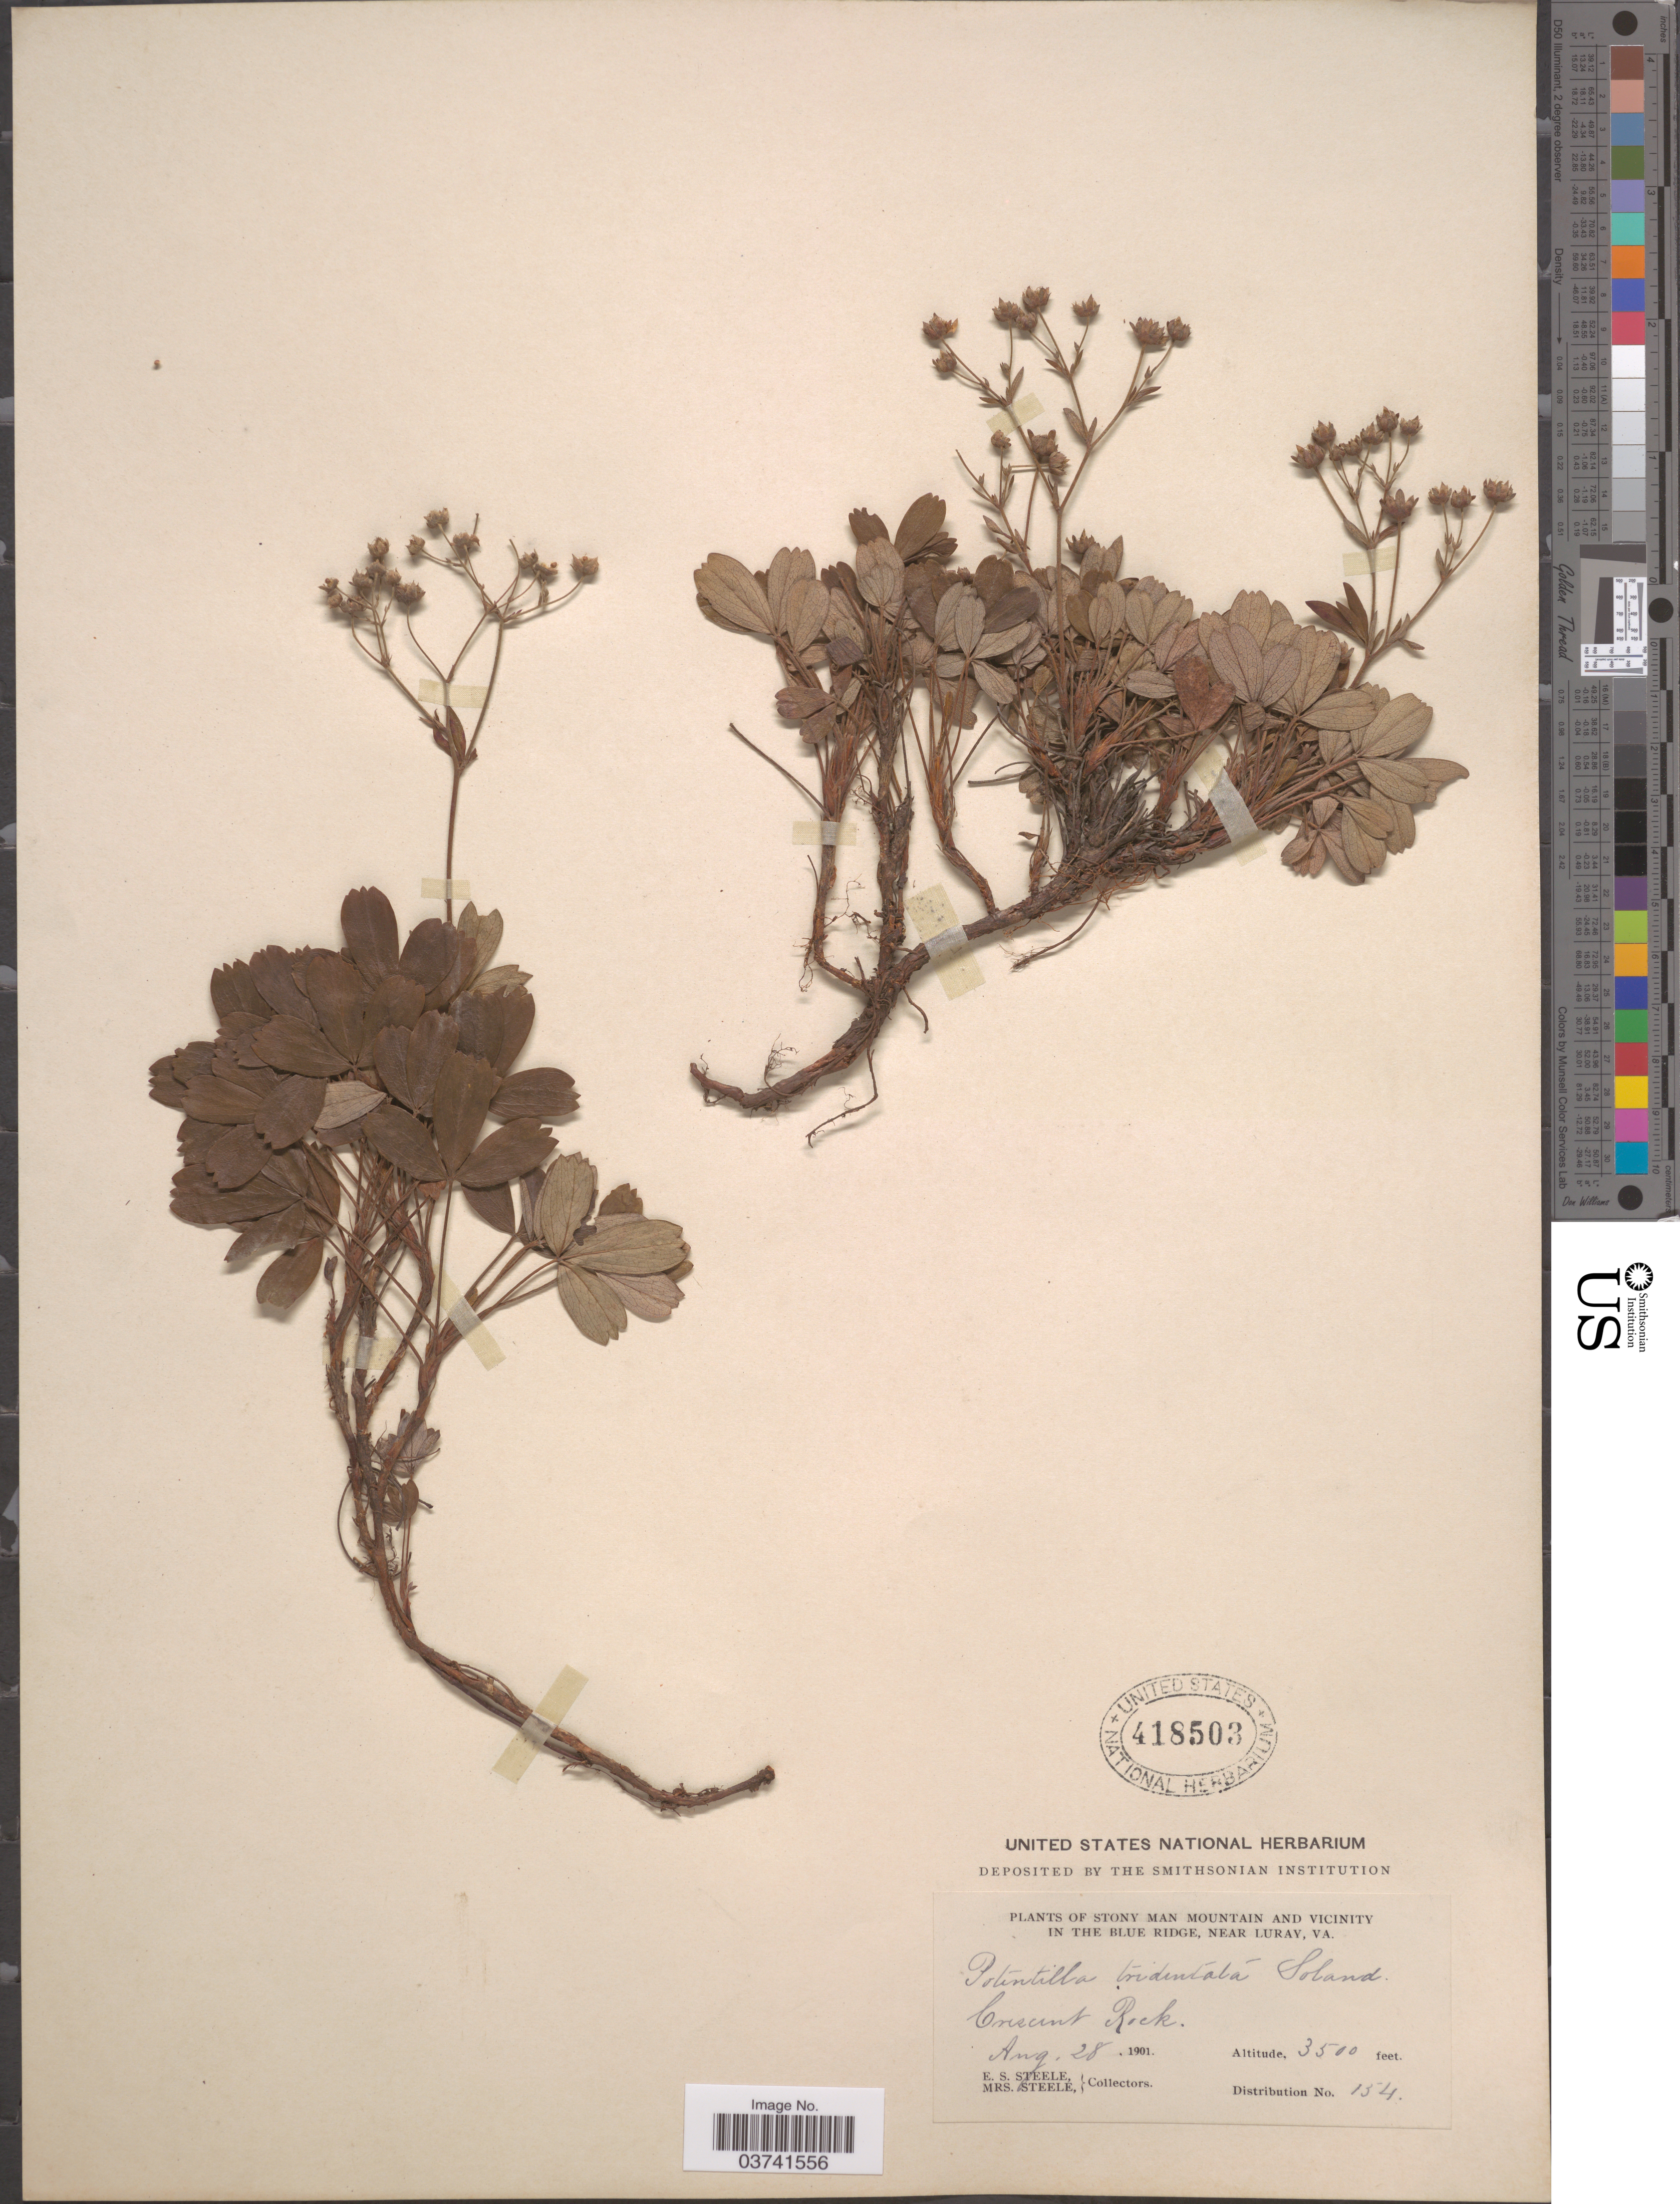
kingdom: Plantae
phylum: Tracheophyta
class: Magnoliopsida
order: Rosales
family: Rosaceae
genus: Potentilla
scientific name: Potentilla tridentata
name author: Aiton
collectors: E. Steele & Mrs. E. S. Steele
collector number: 154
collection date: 1901-08-28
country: United States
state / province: Virginia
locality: Stony Man Mountain and vicinity in the Blue Ridge, near Luray. Crescent Rock.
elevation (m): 1067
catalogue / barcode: US 418503